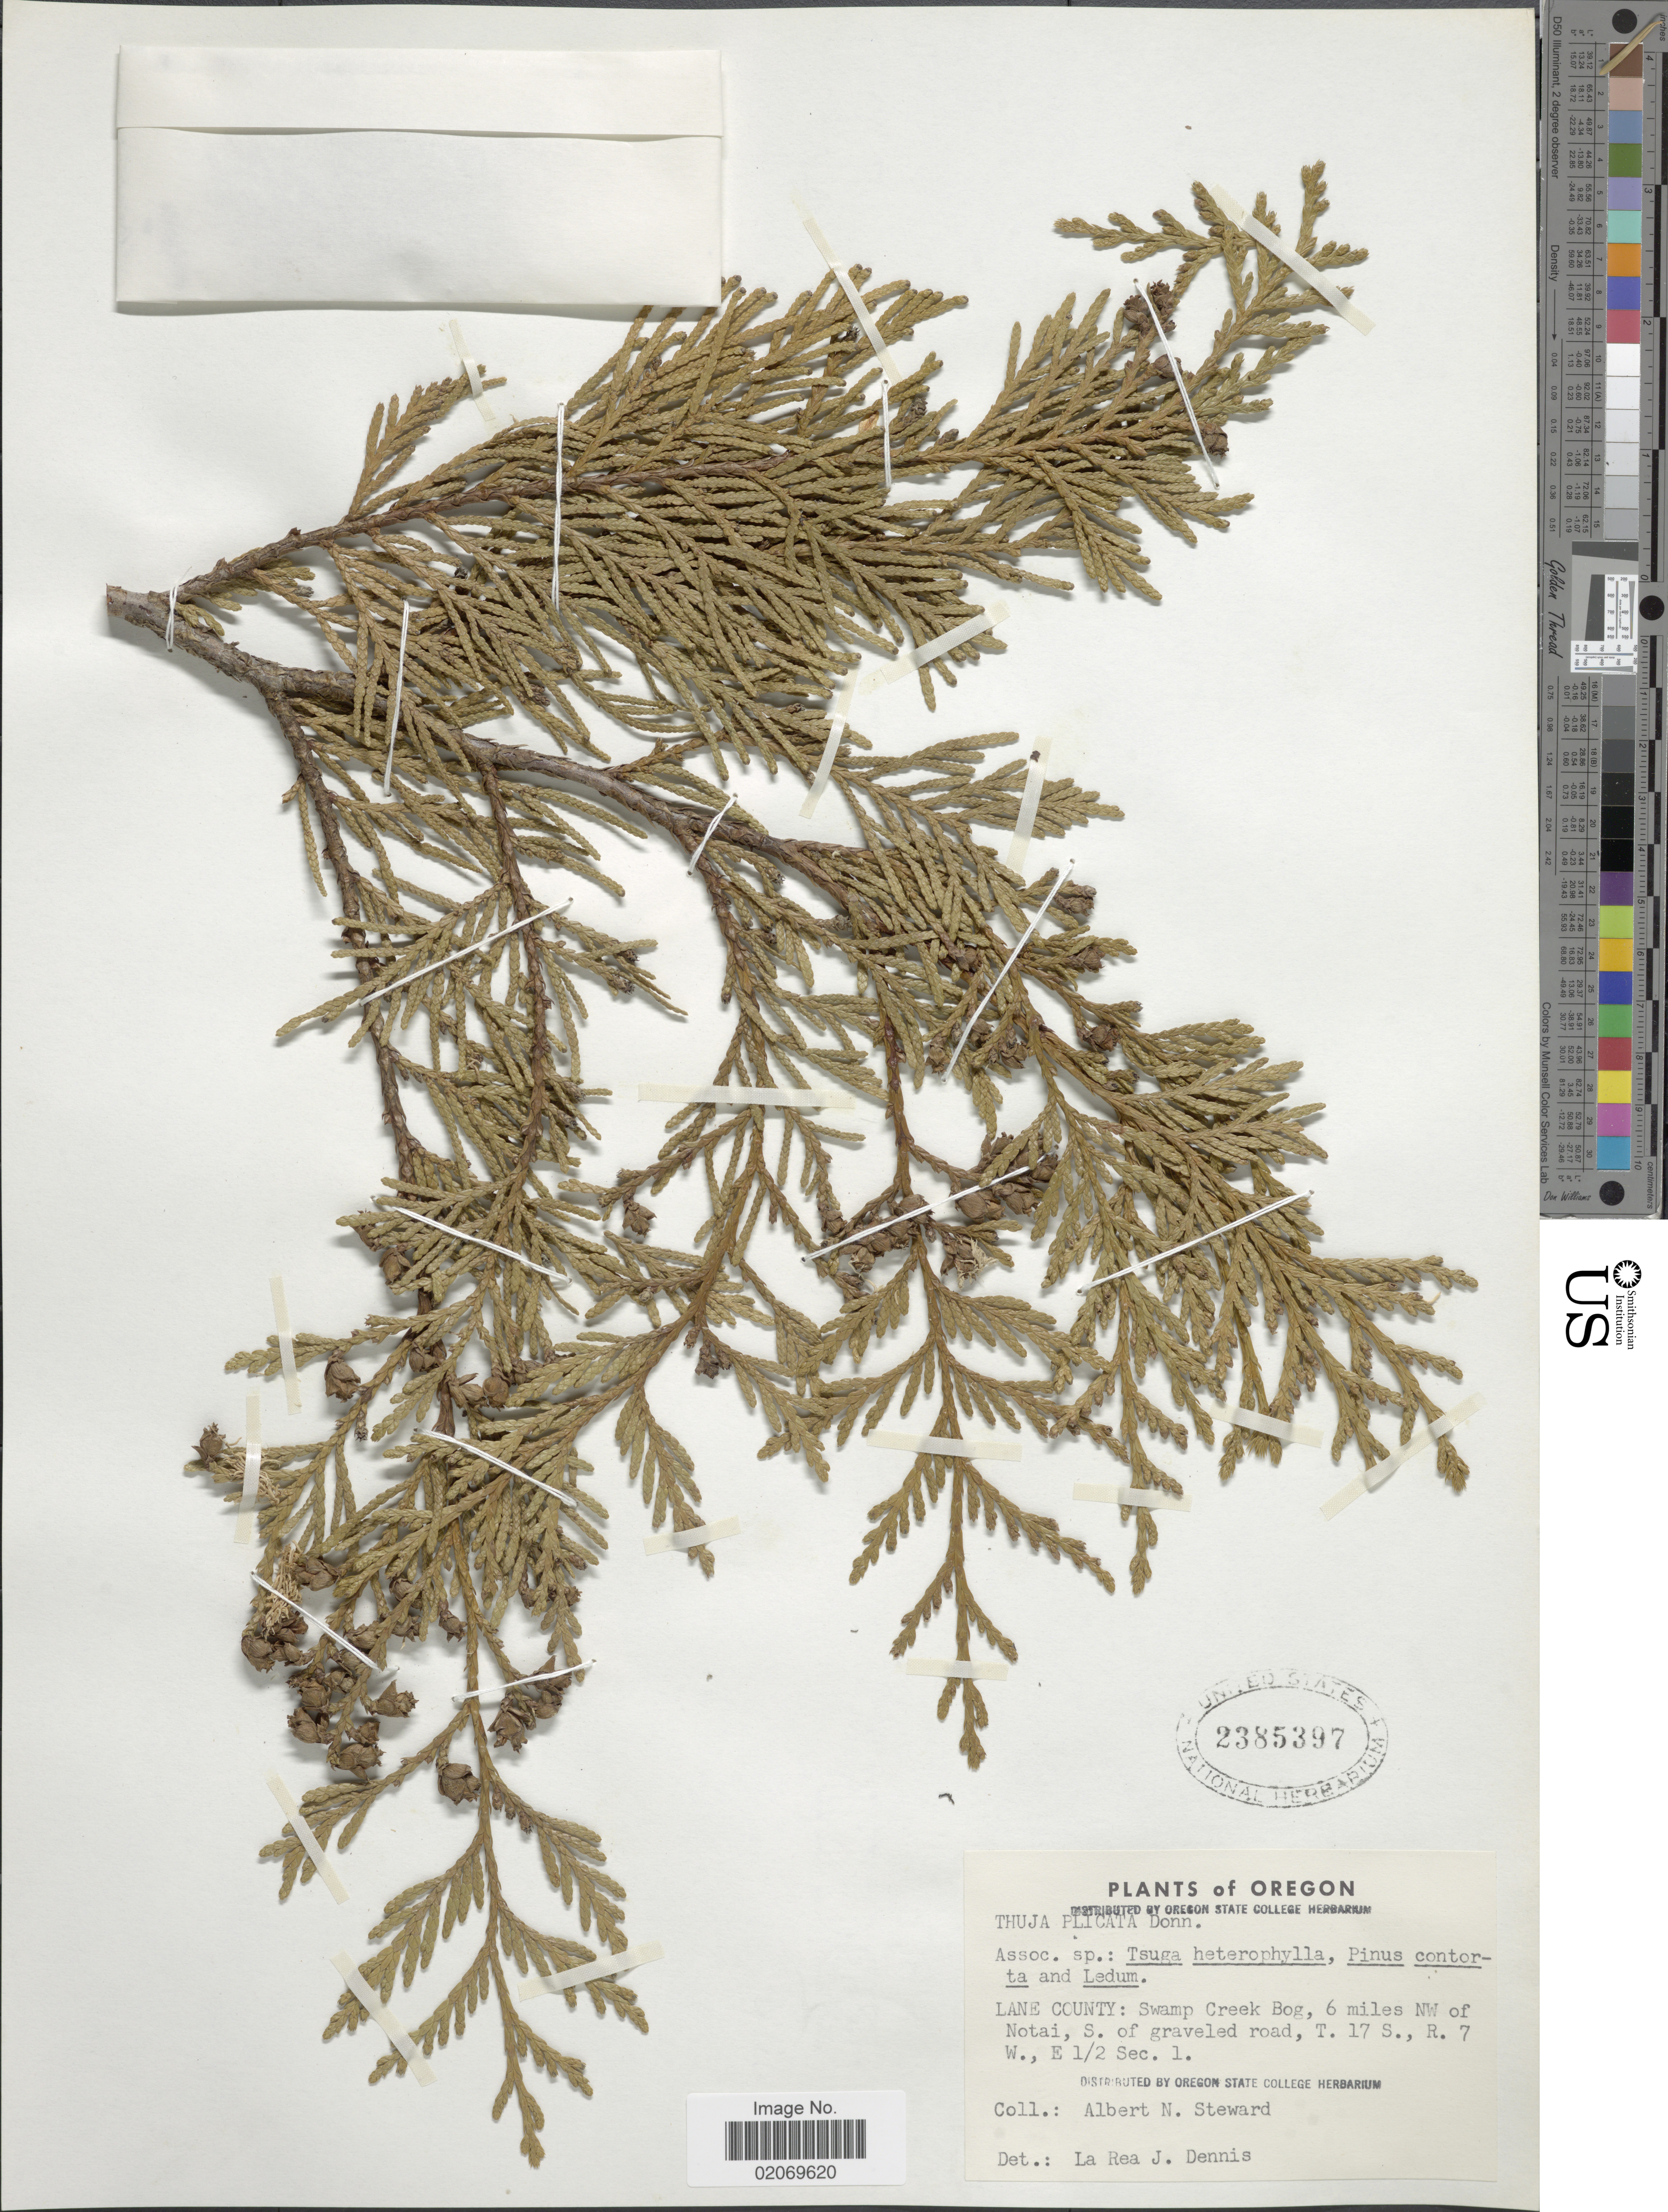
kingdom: Plantae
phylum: Tracheophyta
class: Pinopsida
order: Pinales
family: Cupressaceae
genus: Thuja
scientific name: Thuja plicata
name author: Donn & D. Don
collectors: A. N. Steward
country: United States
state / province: Oregon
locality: Lane County: Swamp Creek Bog, 6 miles NW of Notai, S. of graveled road, T. 17 S., R.7 W., E½ Sec. 1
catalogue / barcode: US 2385397